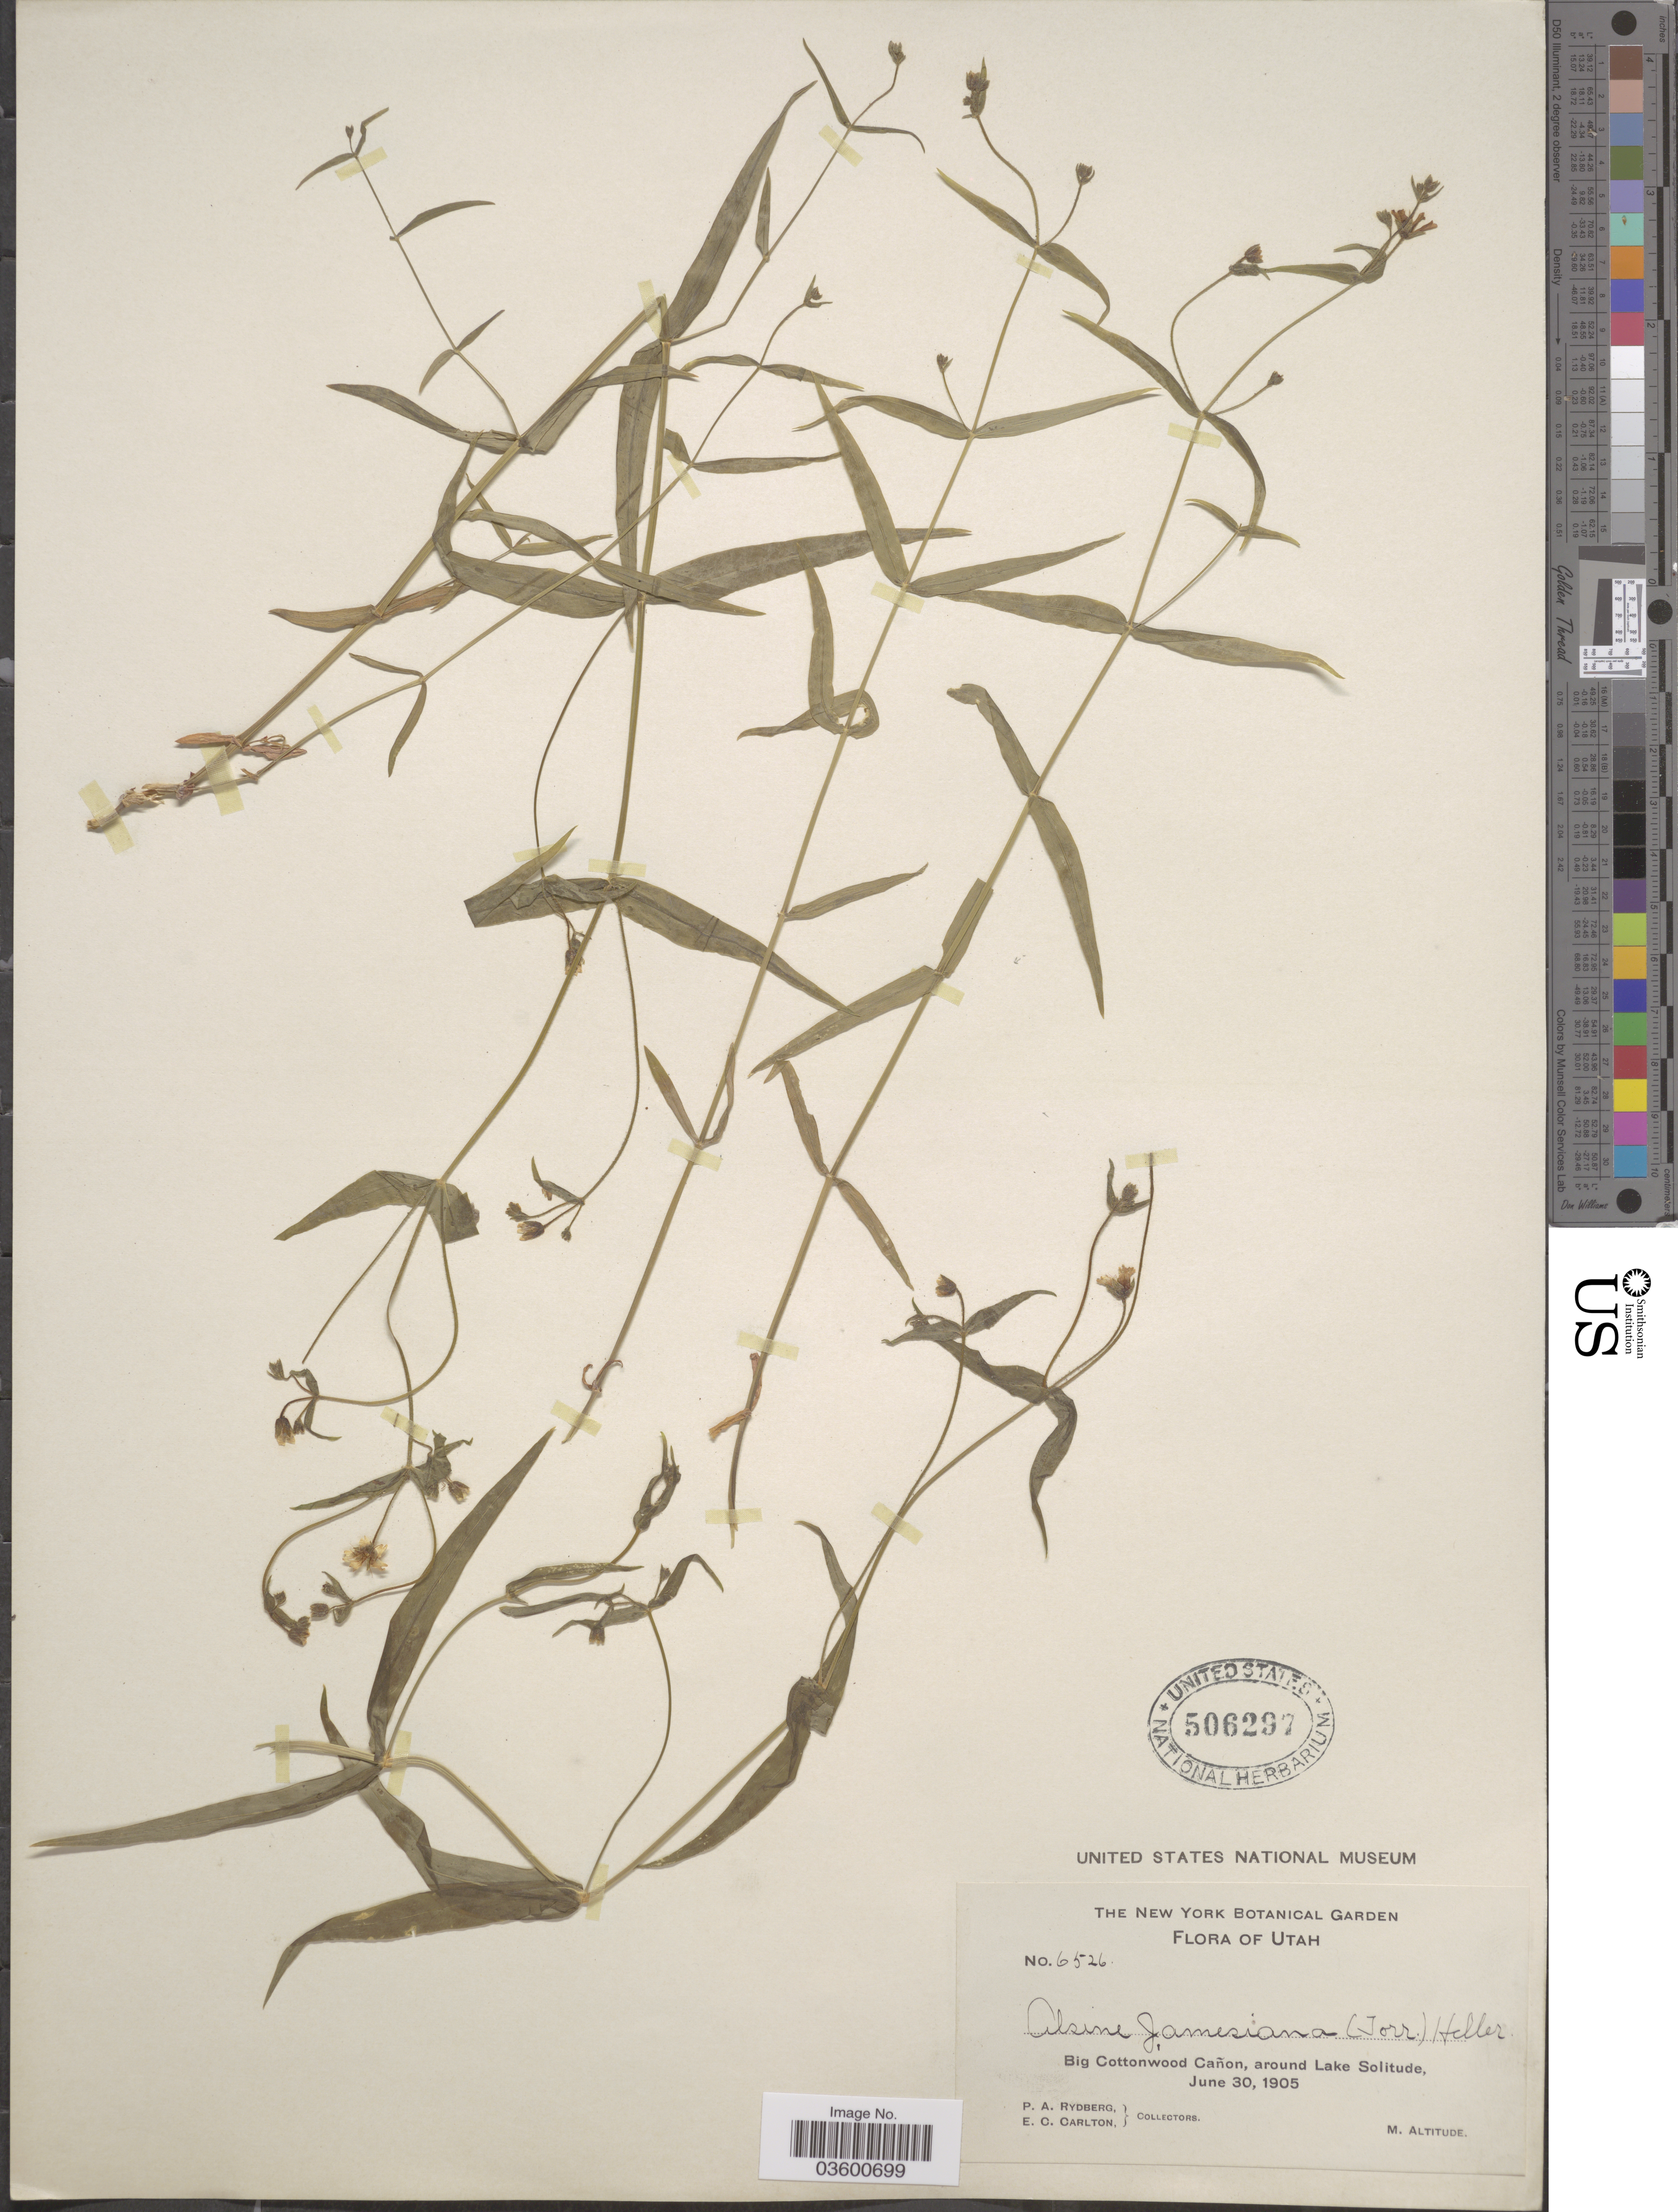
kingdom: Plantae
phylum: Tracheophyta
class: Magnoliopsida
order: Caryophyllales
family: Caryophyllaceae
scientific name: Torreyostellaria jamesiana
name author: (Torr.) Gang Yao et al.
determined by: Strong, M. T., (US), Smithsonian Institution - National Museum of Natural History (UNITED STATES)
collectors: P. A. Rydberg & E. Carlton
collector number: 6526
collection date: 1905-06-30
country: United States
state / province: Utah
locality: Big Cottonwood Cañon, around Lake Solitude.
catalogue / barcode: US 506297